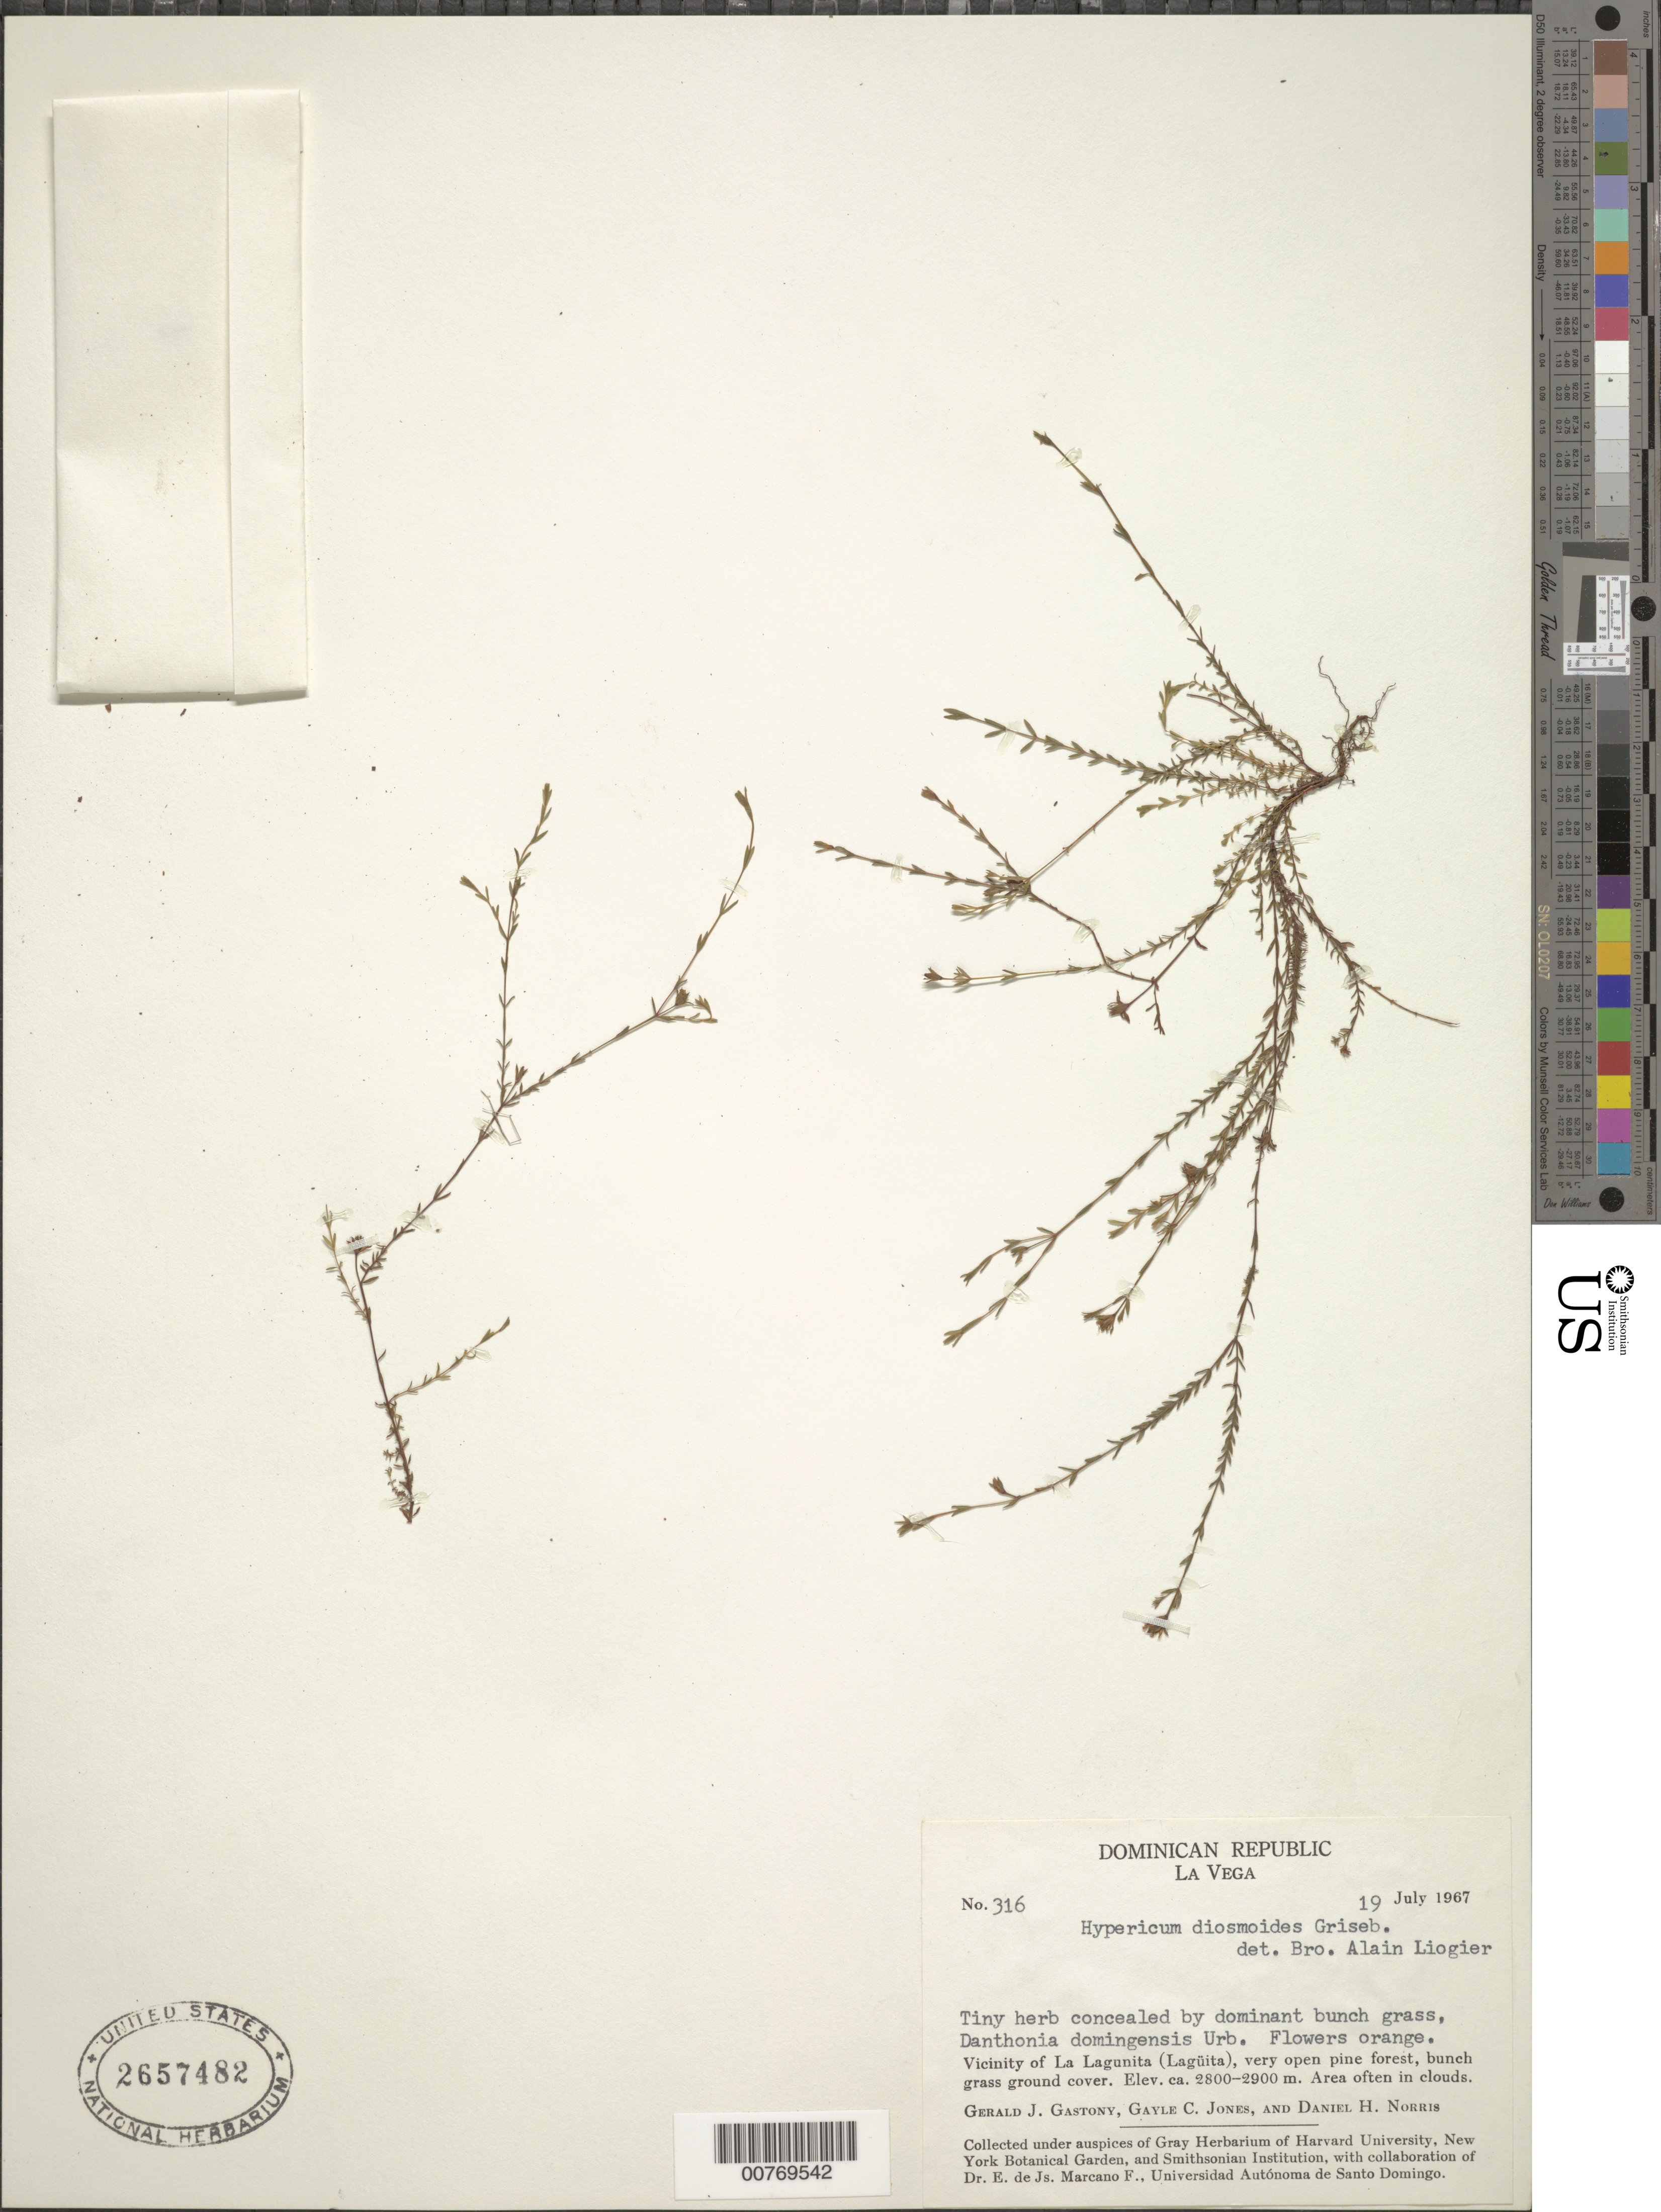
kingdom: Plantae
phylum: Tracheophyta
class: Magnoliopsida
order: Malpighiales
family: Hypericaceae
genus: Hypericum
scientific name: Hypericum diosmoides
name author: Griseb.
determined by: Liogier, Alain H.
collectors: G. Gastony, G. C. Jones & D. H. Norris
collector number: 316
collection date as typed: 19 Jul 1967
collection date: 1967-07-19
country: Dominican Republic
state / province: La Vega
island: Hispaniola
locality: Vicinity of la Lagunita (Lagüita).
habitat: Pine forest, bunch grass ground cover, Danthonia domingensis Urb.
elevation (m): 2800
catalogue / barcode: US 2657482